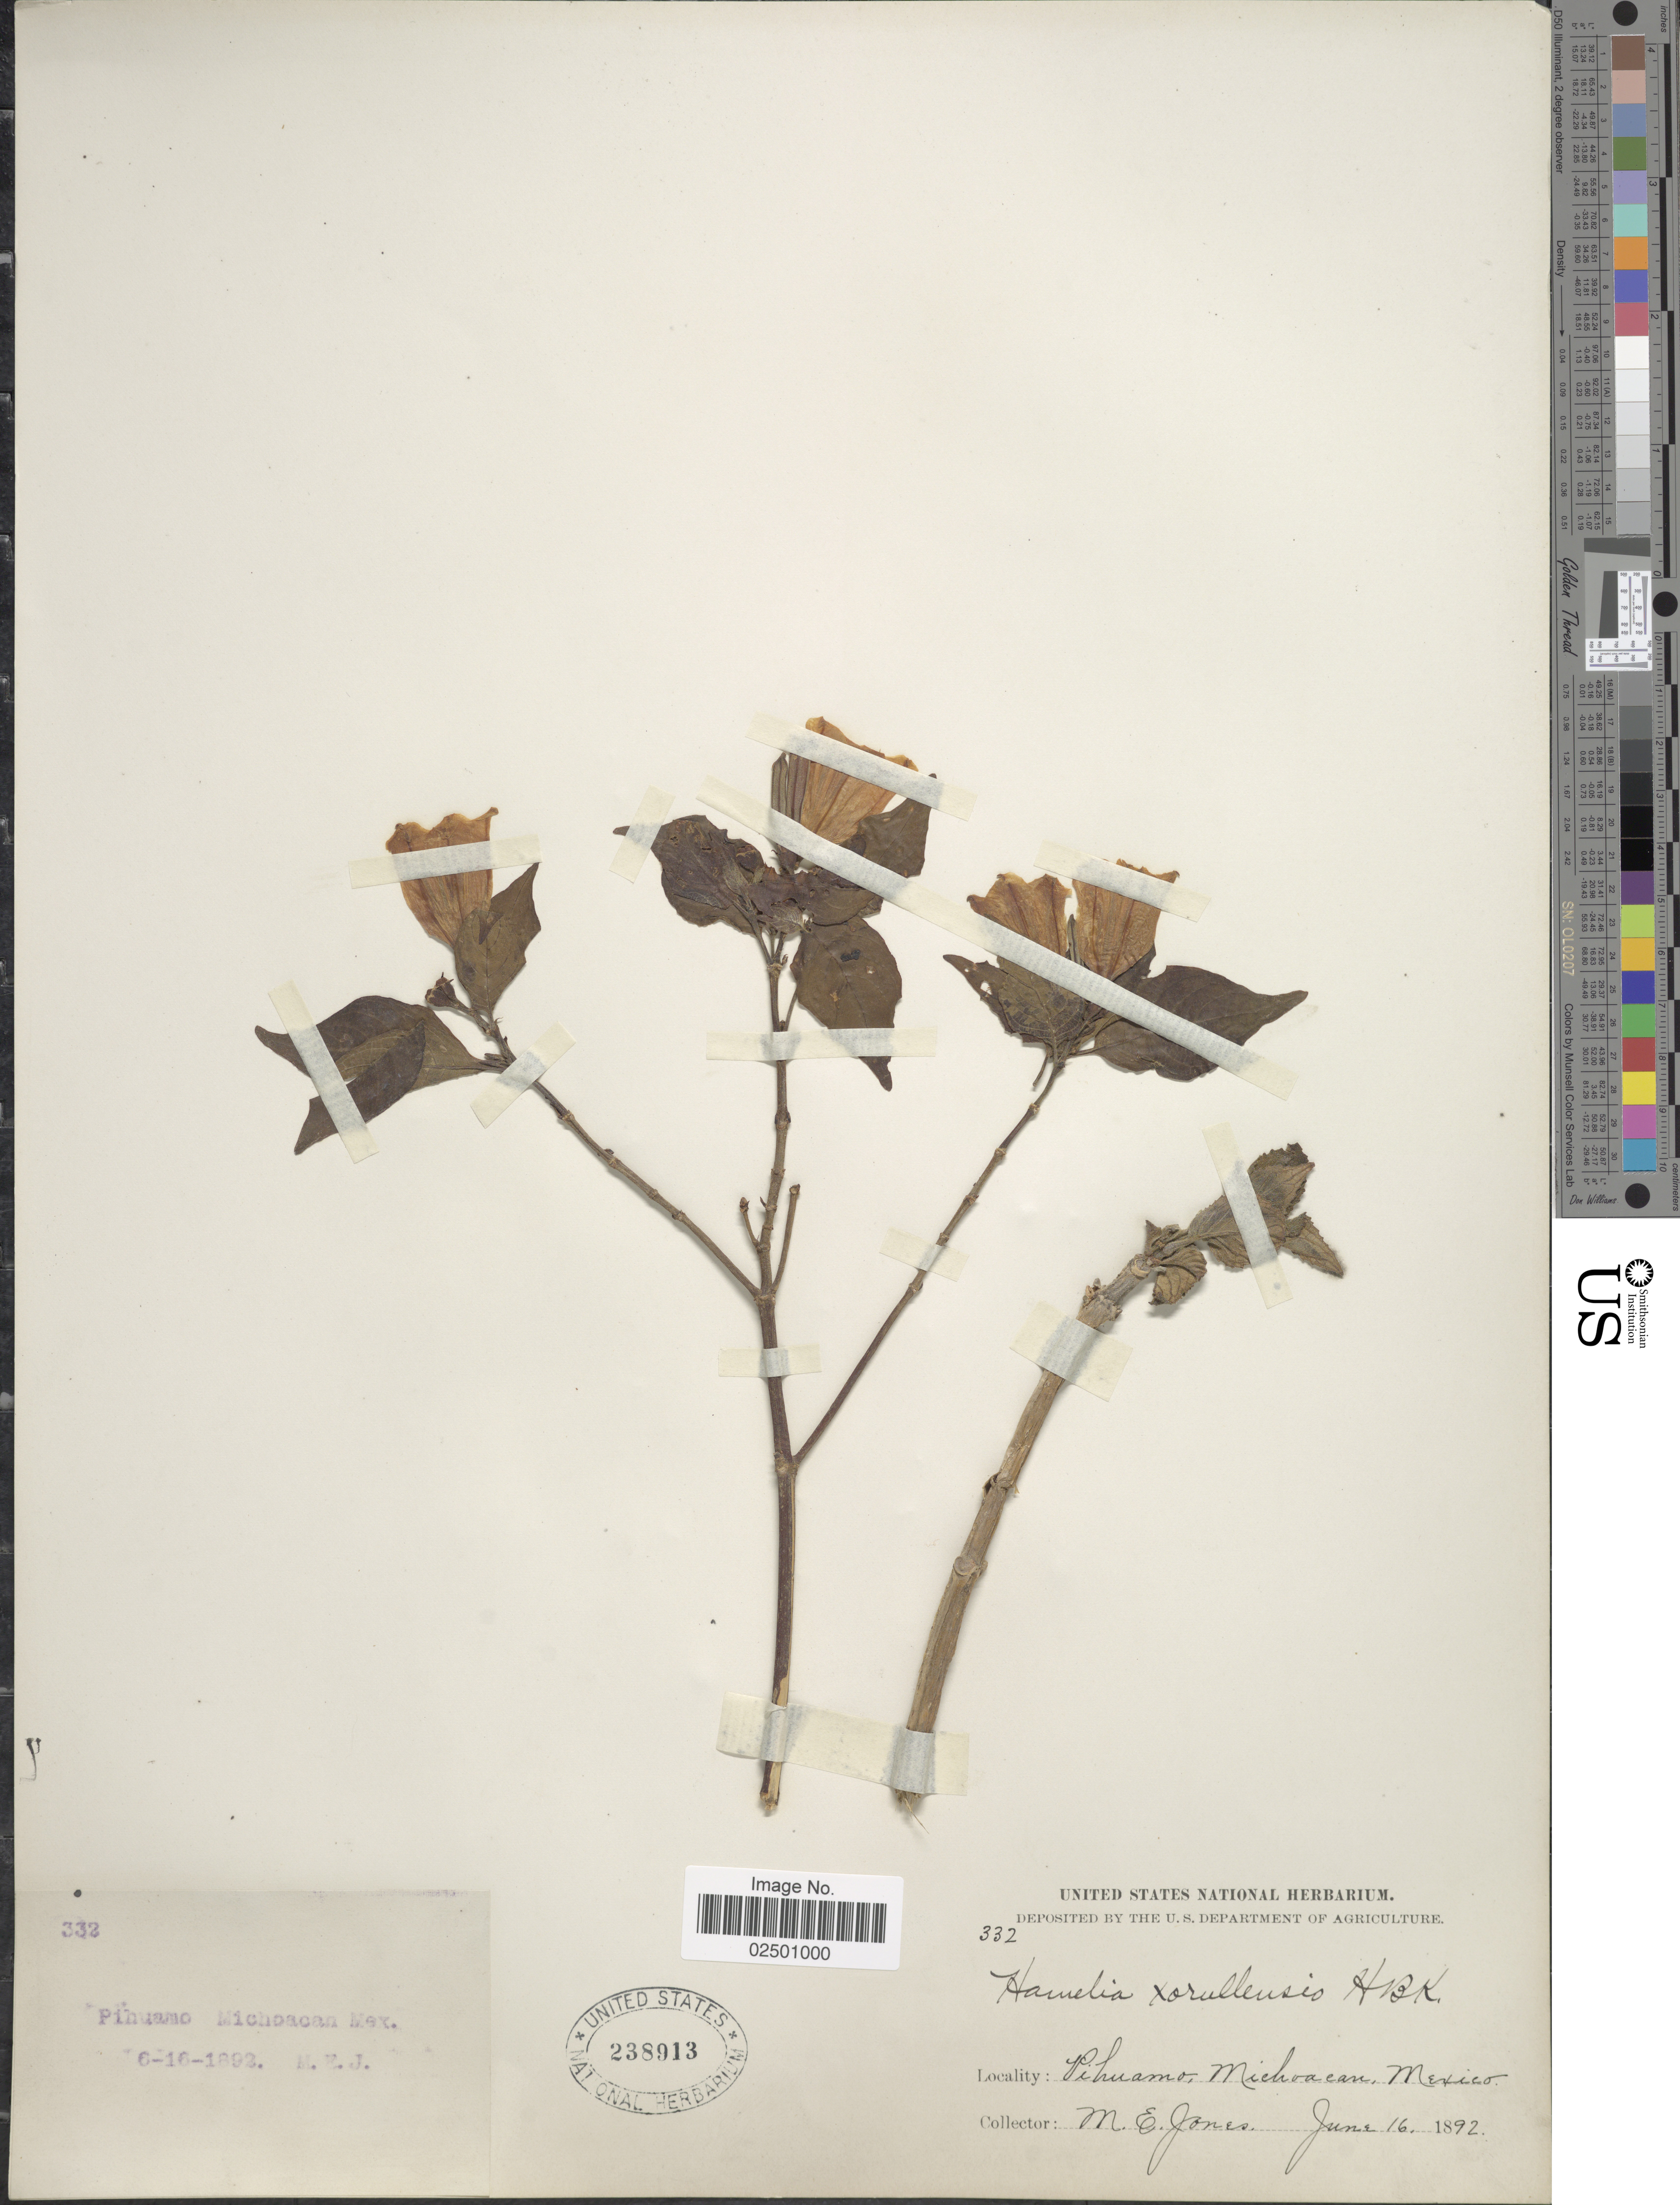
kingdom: Plantae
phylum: Tracheophyta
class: Magnoliopsida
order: Gentianales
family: Rubiaceae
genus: Hamelia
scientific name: Hamelia xorullensis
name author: Kunth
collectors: M. E. Jones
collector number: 332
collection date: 1892-06-16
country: Mexico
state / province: Michoacán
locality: Pihuamo, Michoacan, Mexico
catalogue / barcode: US 238913